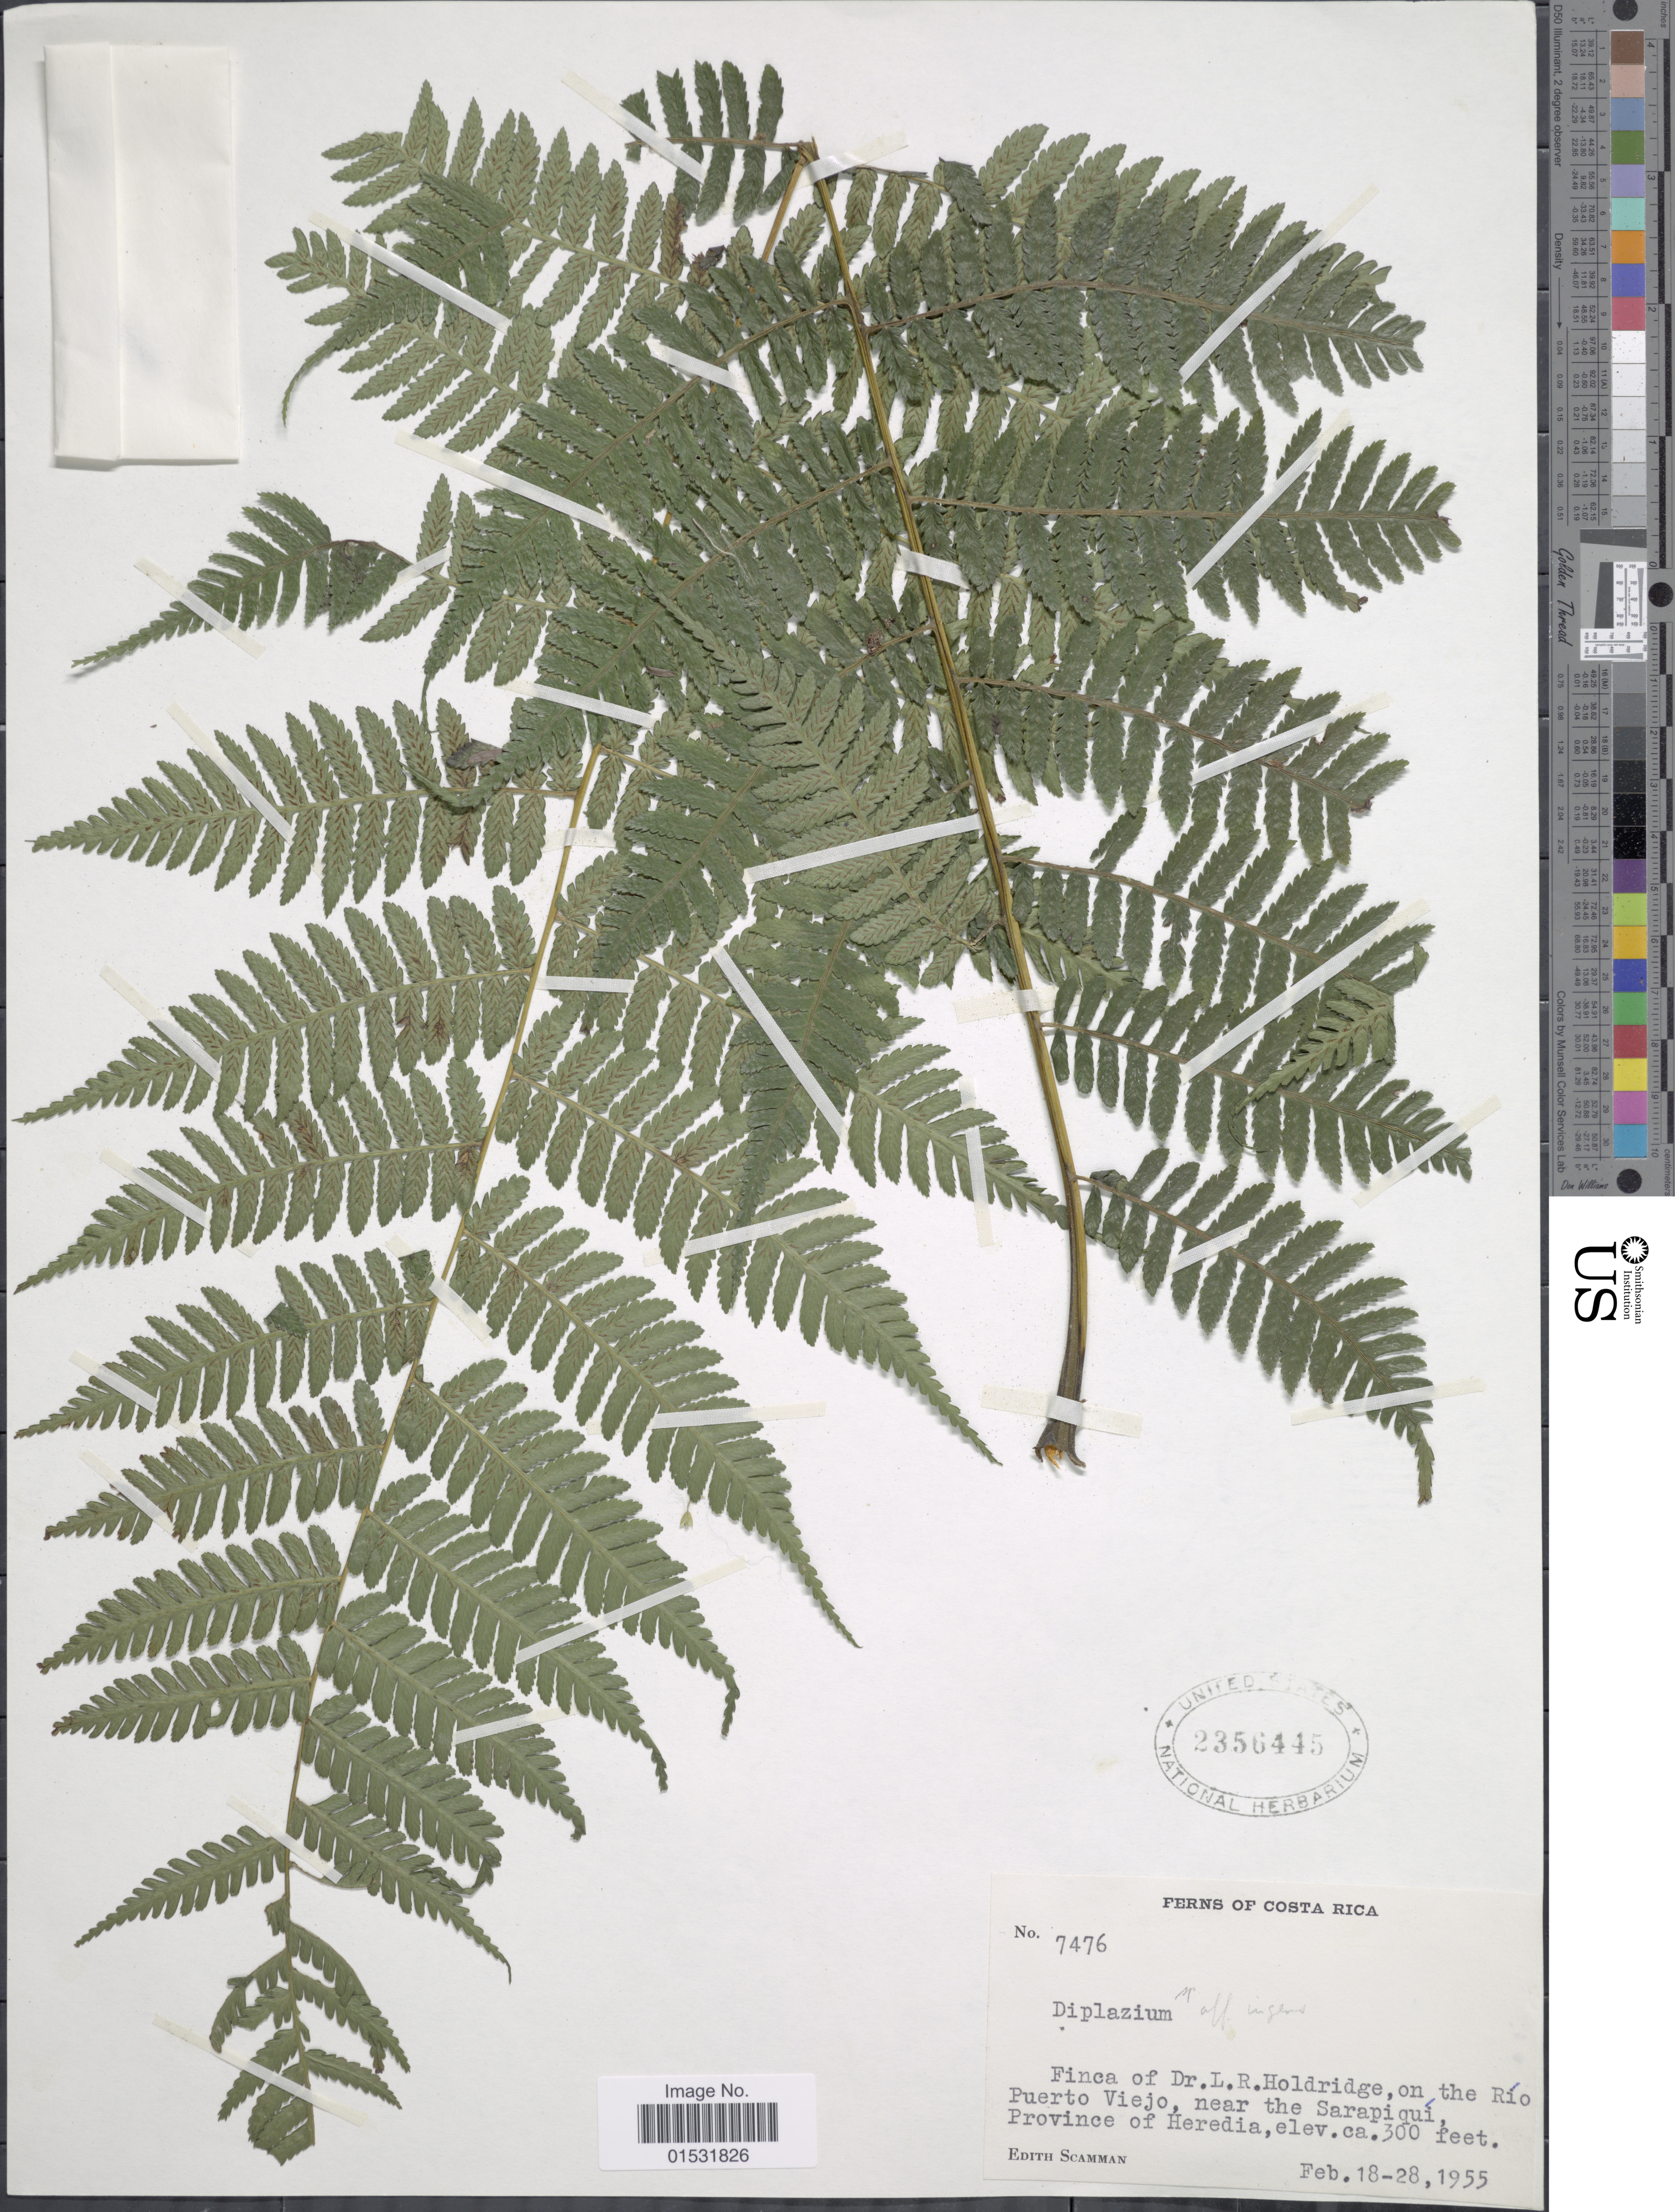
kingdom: Plantae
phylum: Tracheophyta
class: Polypodiopsida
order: Polypodiales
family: Athyriaceae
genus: Diplazium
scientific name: Diplazium ingens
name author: Christ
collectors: E. Scamman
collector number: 7476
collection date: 1955-02-18/1955-02-28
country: Costa Rica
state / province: Heredia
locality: Finca of Dr. L. R. Holdridge, on the Río Puerto Viejo, near the Sarapiqui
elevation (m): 91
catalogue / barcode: US 2356445